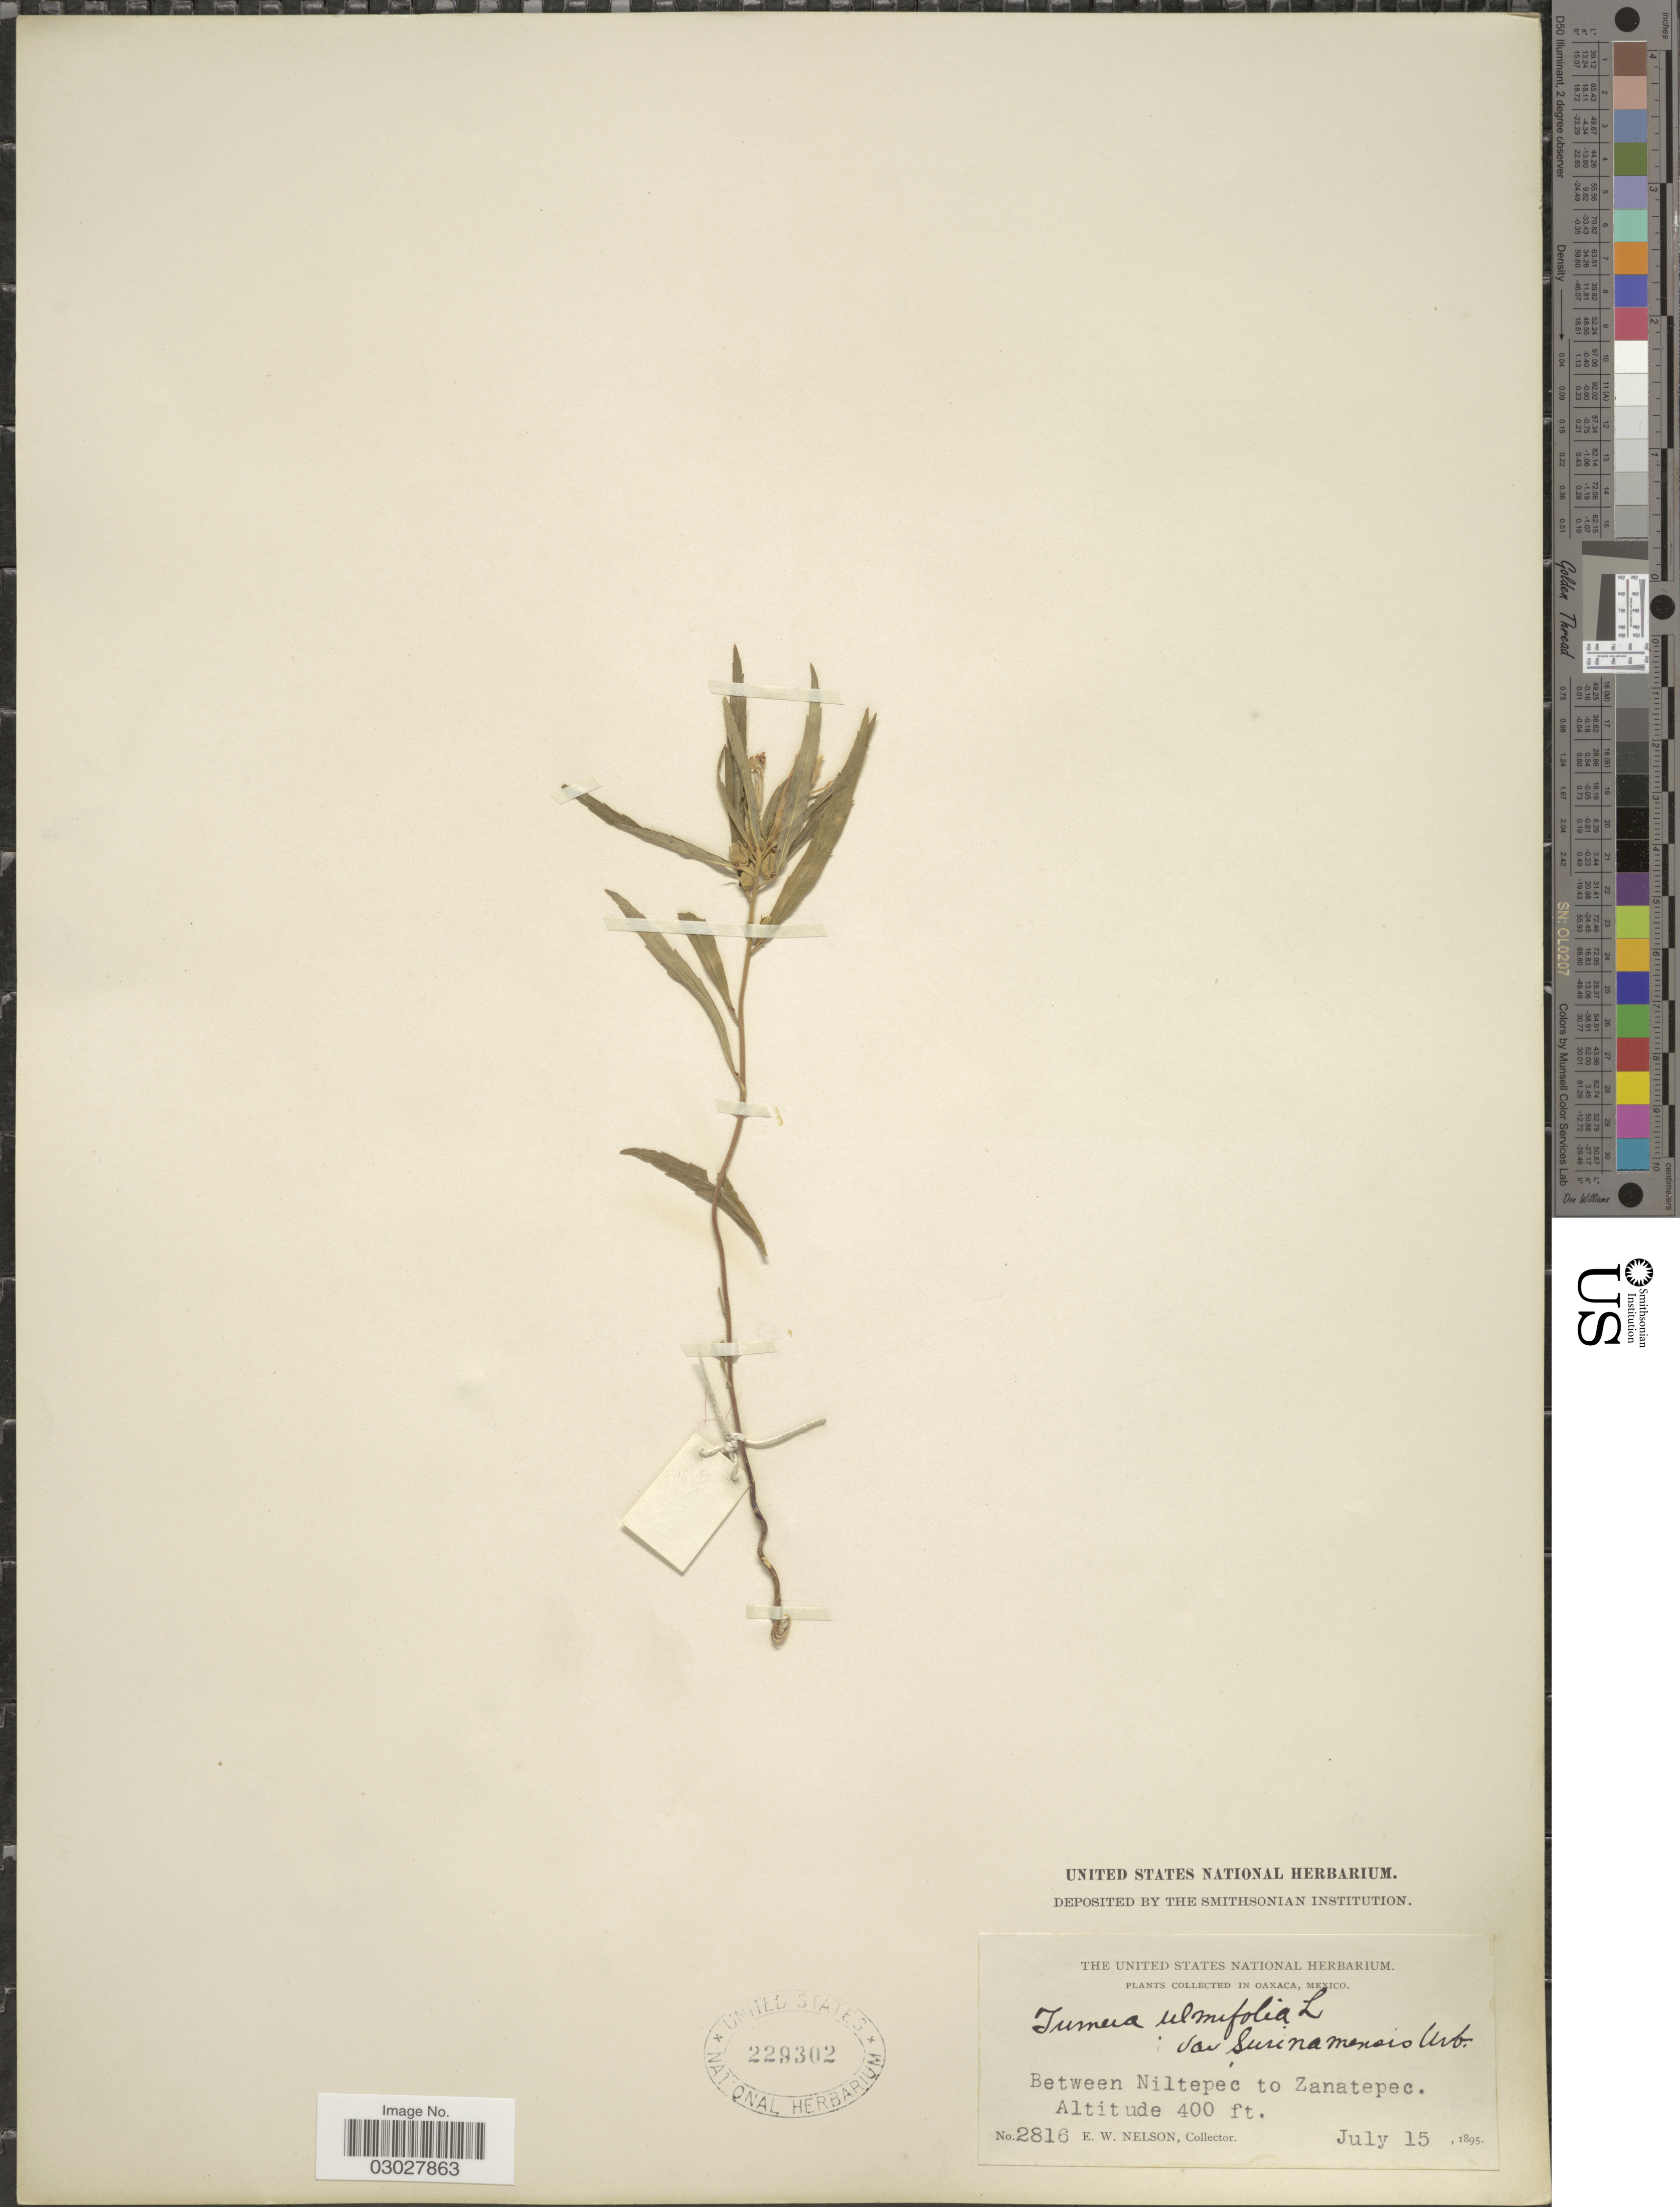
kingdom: Plantae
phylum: Tracheophyta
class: Magnoliopsida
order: Malpighiales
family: Turneraceae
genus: Turnera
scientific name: Turnera ulmifolia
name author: L.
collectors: E. W. Nelson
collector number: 2816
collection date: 1895-07-15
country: Mexico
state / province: Oaxaca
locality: Between Niltepec to Zanatepec.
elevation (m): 122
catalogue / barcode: US 229302